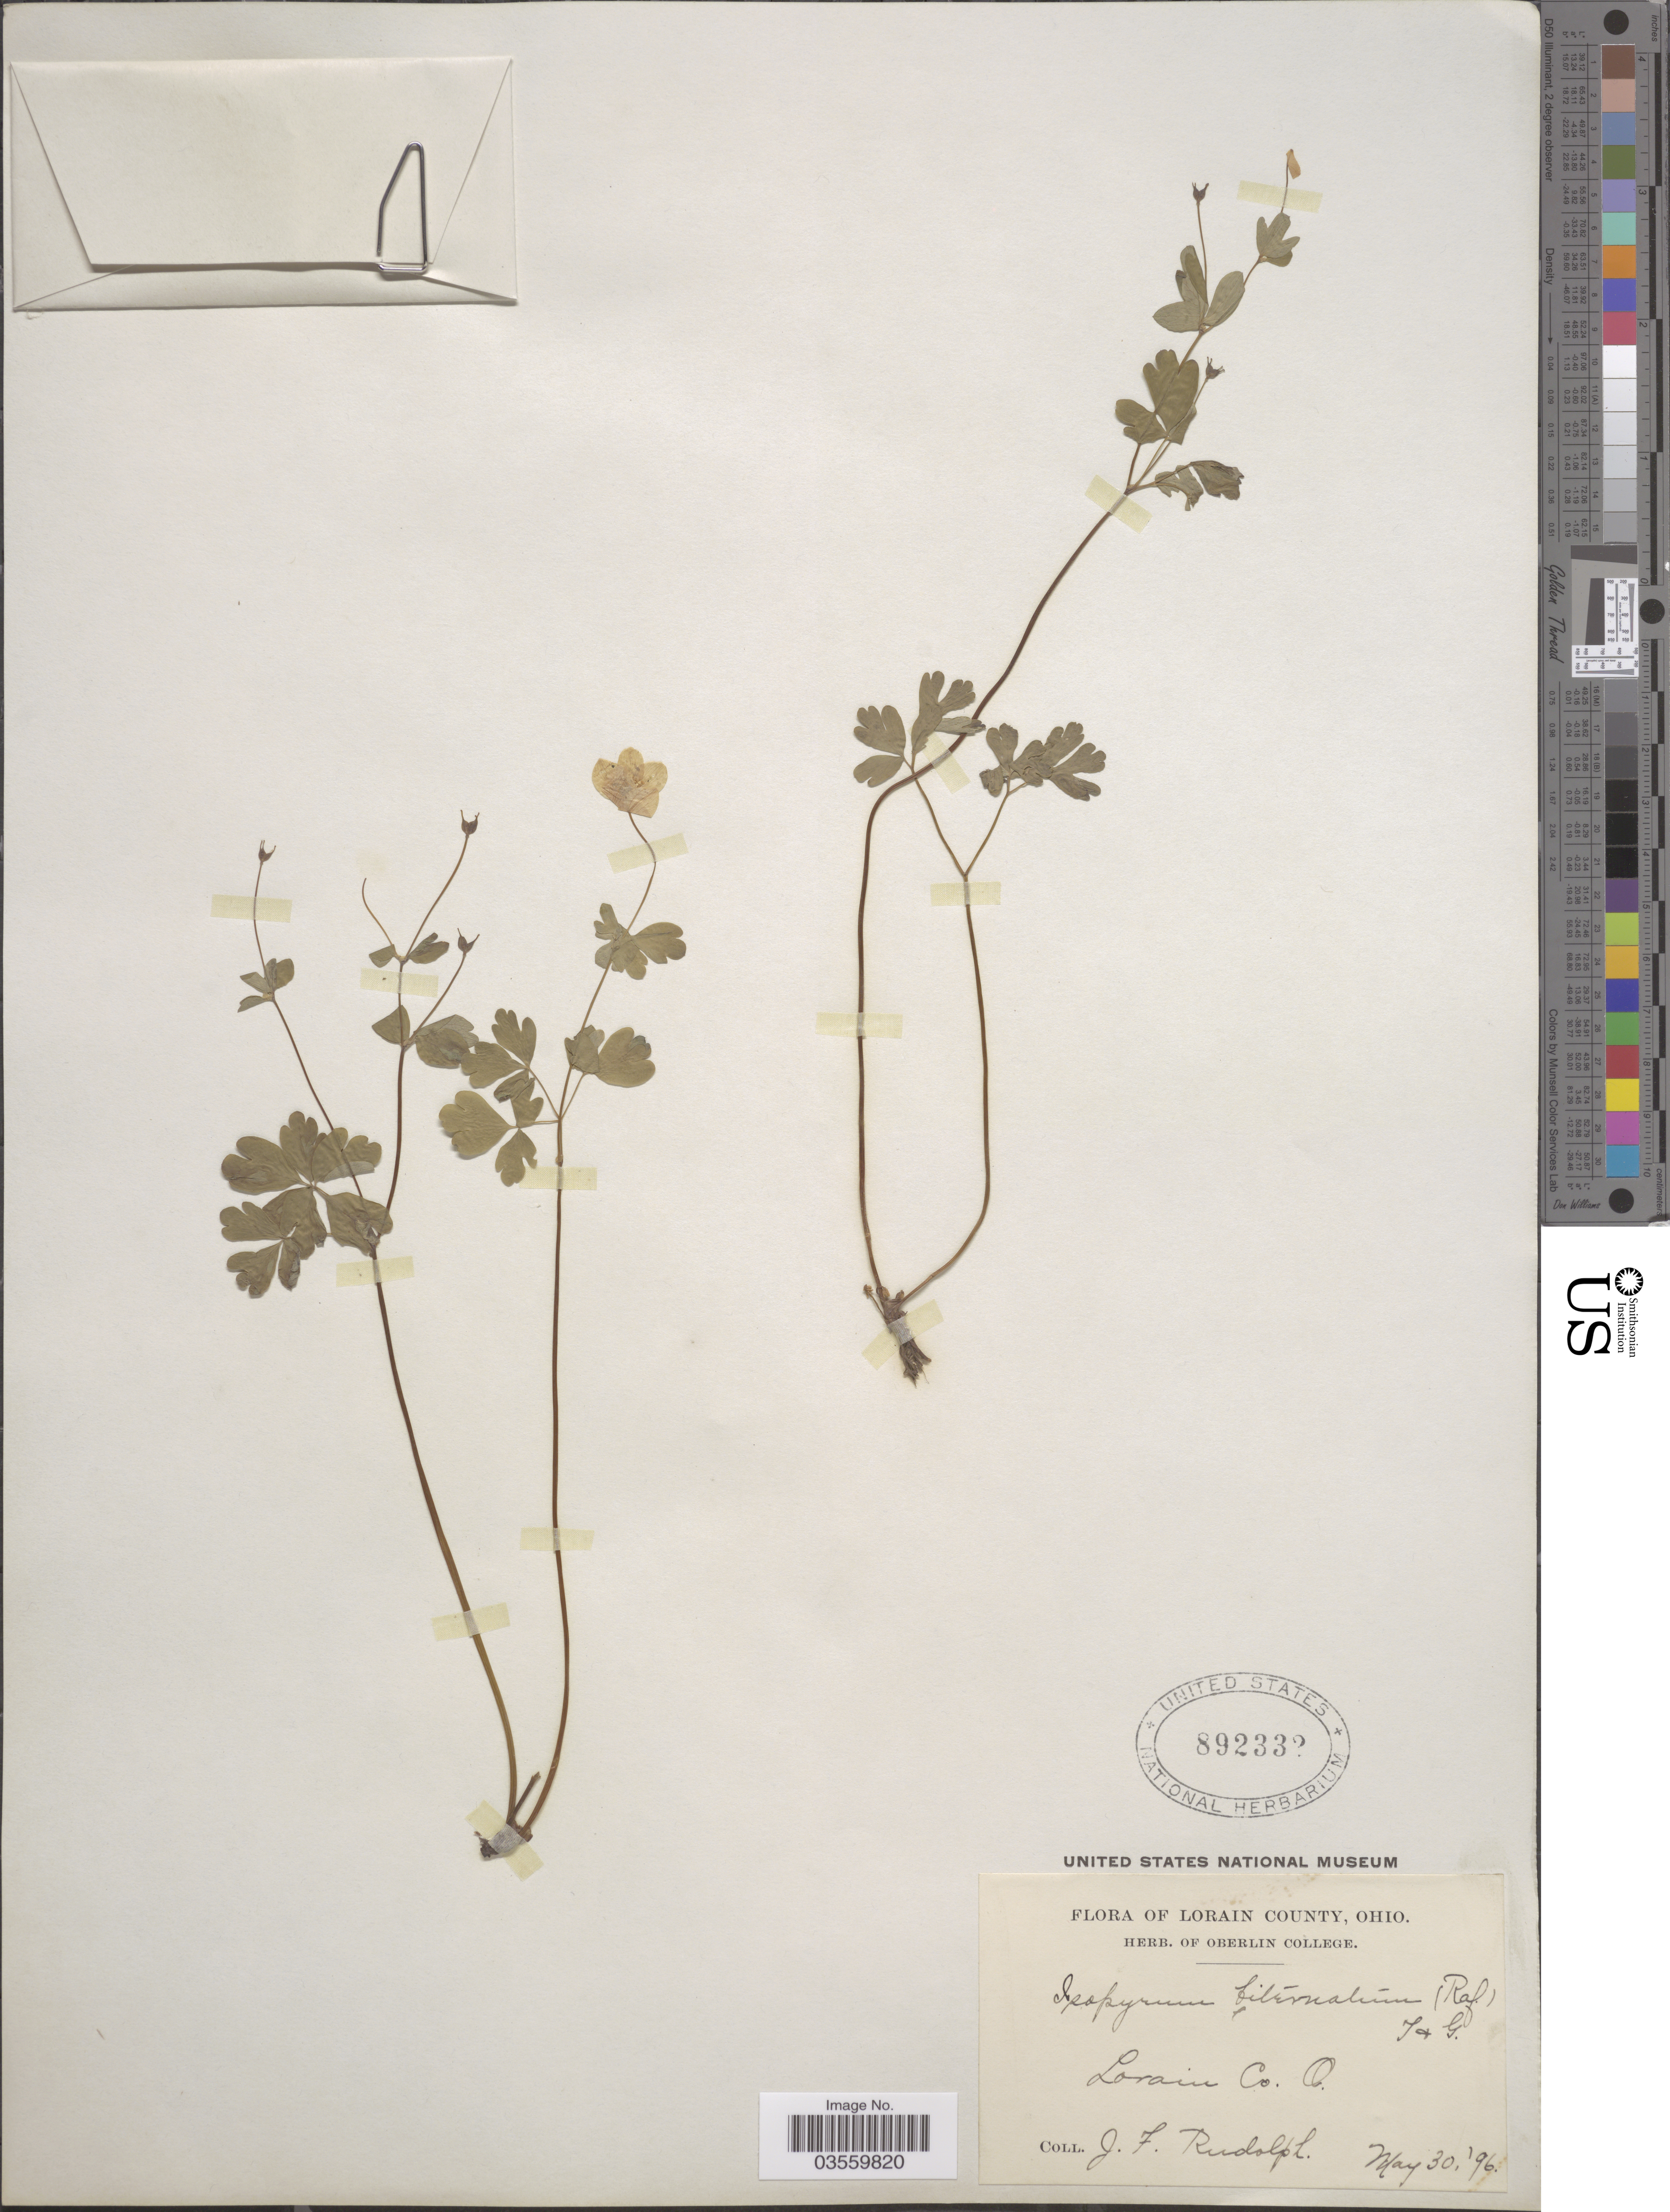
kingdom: Plantae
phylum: Tracheophyta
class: Magnoliopsida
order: Ranunculales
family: Ranunculaceae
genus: Enemion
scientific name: Enemion biternatum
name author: (Torr. & A. Gray) Raf.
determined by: Strong, Mark T., (BOT), Smithsonian Institution - National Museum of Natural History (UNITED STATES)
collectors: J. Rudolph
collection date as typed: Transcribed d/m/y: 30/5/96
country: United States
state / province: Ohio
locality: Lorain County.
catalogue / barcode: US 892332